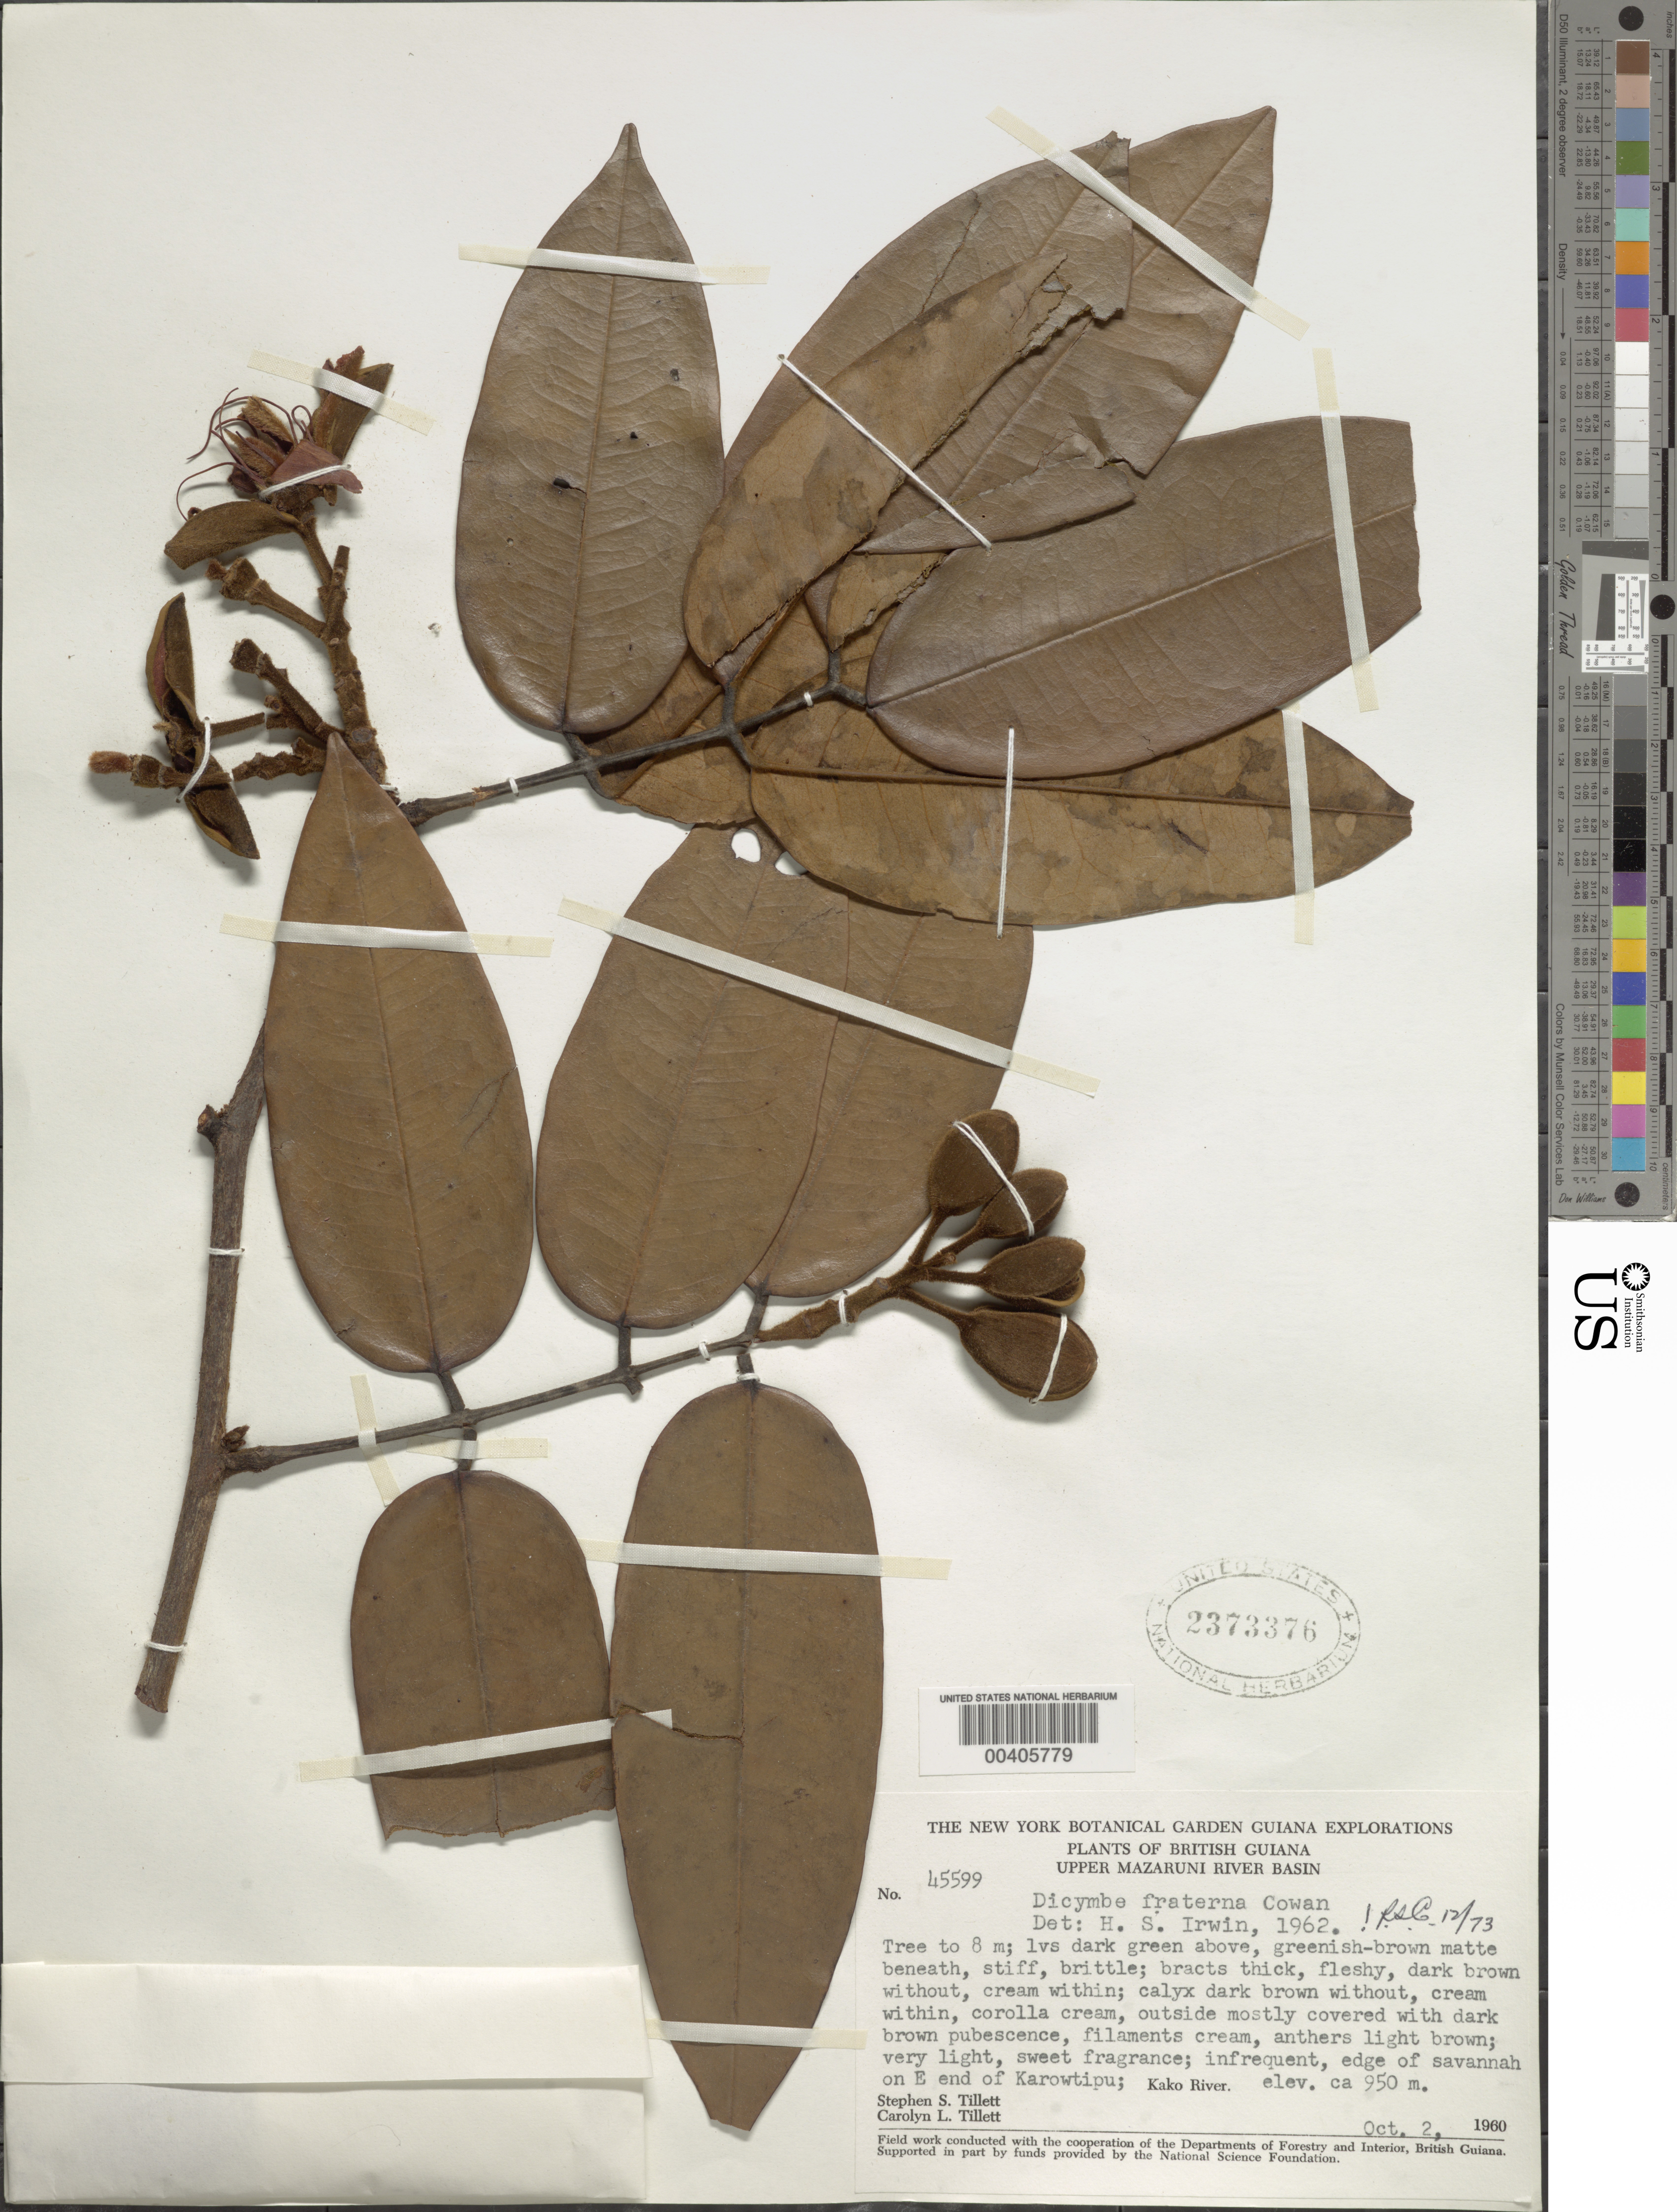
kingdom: Plantae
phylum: Tracheophyta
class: Magnoliopsida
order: Fabales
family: Fabaceae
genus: Dicymbe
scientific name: Dicymbe fraterna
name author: R.S. Cowan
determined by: Cowan, R. S.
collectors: S. S. Tillett & C. L. Tillett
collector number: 45599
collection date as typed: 02 Oct 1960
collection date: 1960-10-02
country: Guyana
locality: Edge of savanna on e end of karowtipu, karo river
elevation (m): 950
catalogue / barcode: US 2373376